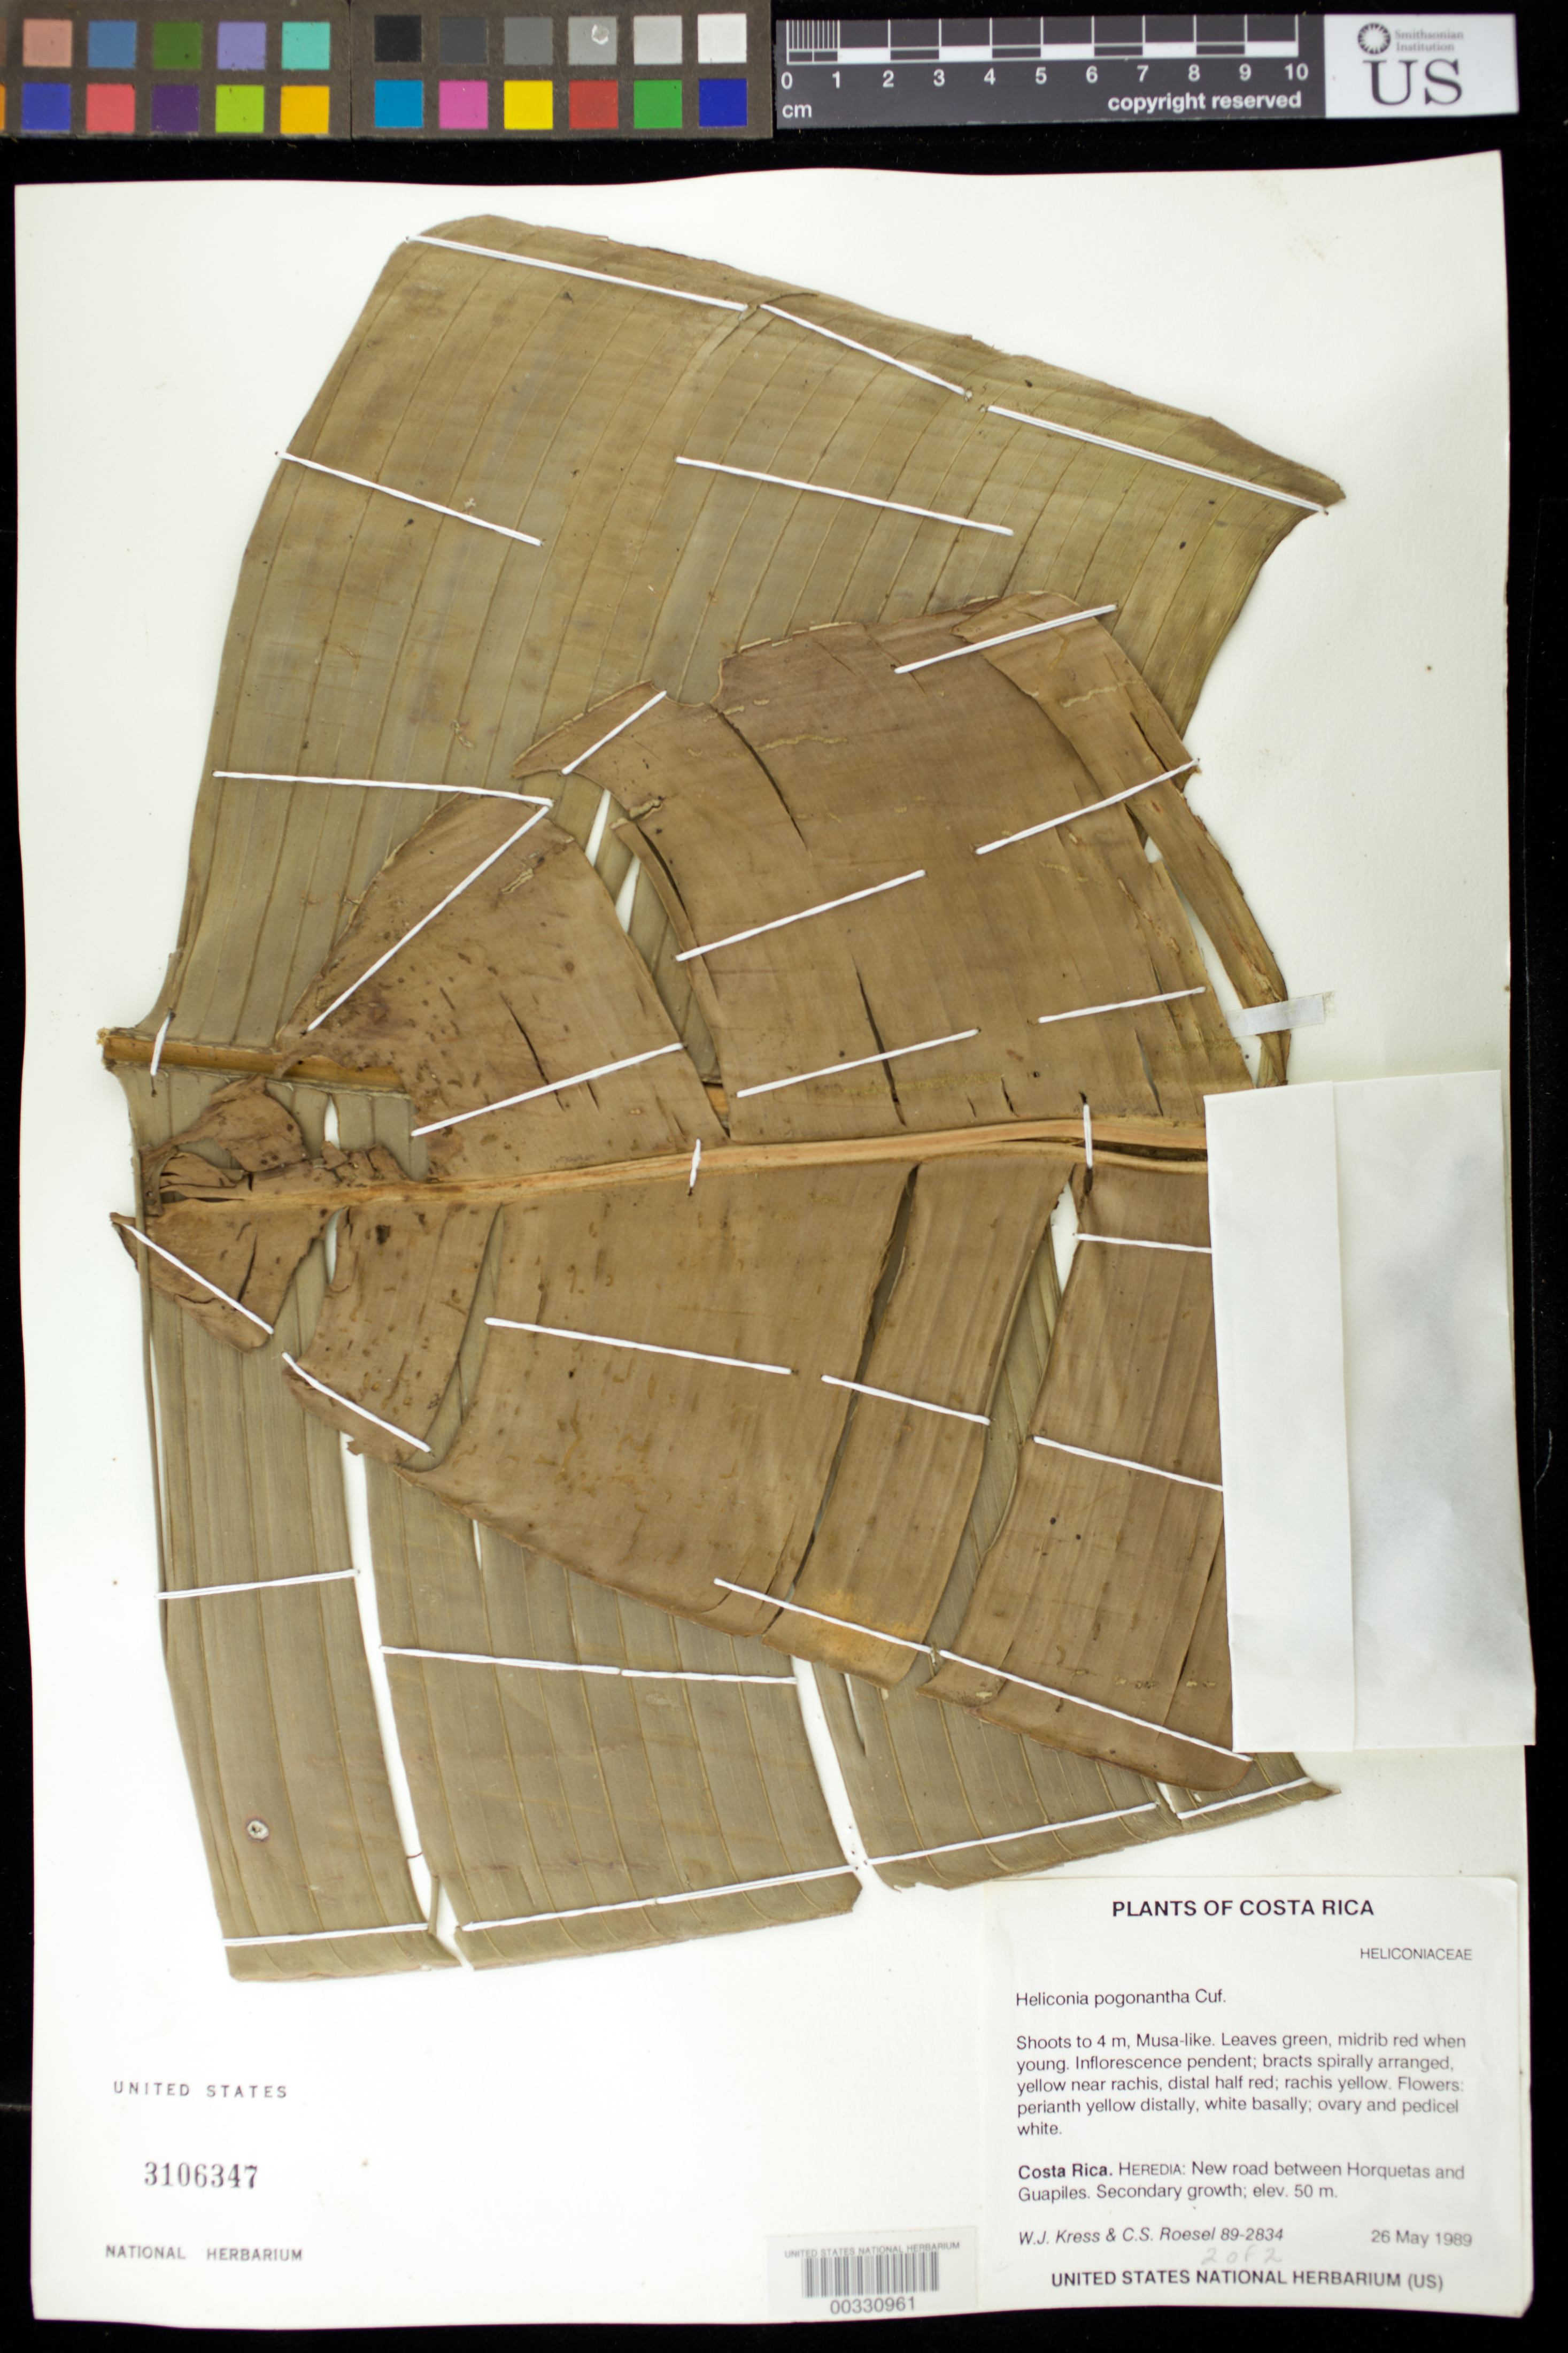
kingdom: Plantae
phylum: Tracheophyta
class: Liliopsida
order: Zingiberales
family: Heliconiaceae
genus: Heliconia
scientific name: Heliconia pogonantha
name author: Cufod.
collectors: W. J. Kress & C. S. Roesel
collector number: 89-2834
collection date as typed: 26 May 1989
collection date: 1989-05-26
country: Costa Rica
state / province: Heredia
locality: New road between horquetas and guapiles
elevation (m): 50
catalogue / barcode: US 3106347